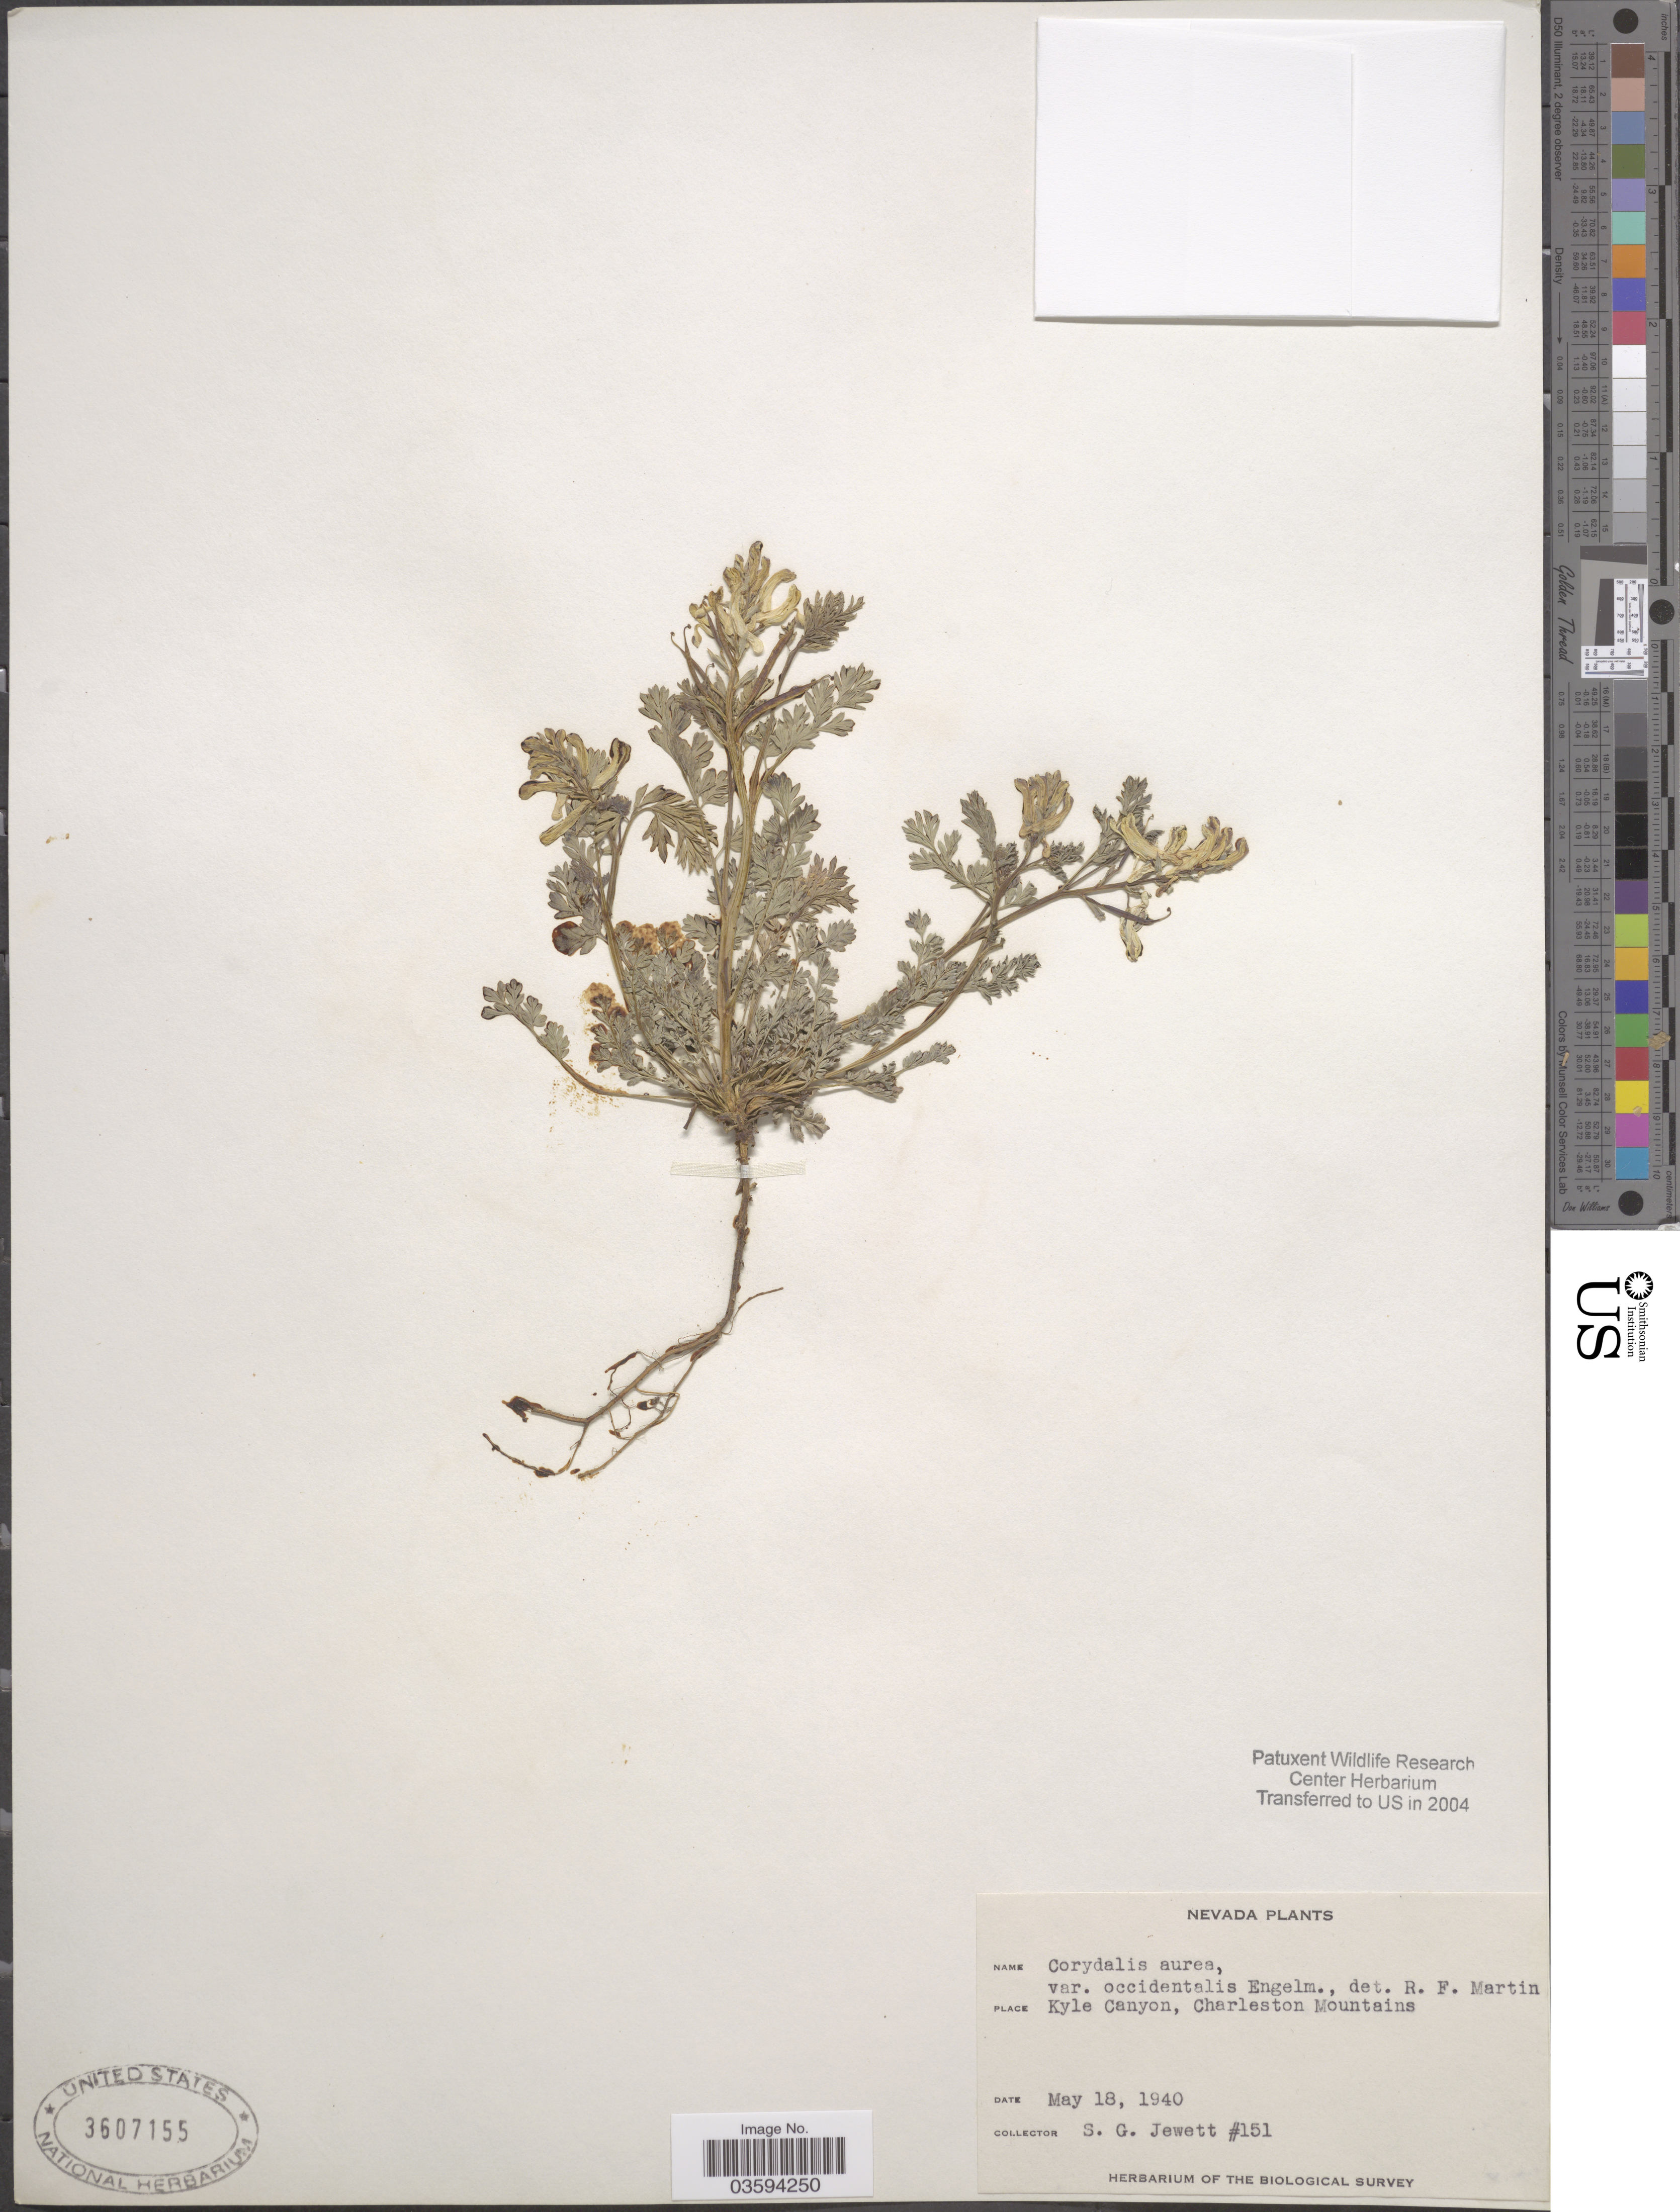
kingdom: Plantae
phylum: Tracheophyta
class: Magnoliopsida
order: Ranunculales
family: Papaveraceae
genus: Corydalis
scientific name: Corydalis aurea subsp. occidentalis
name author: Willd.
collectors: S. Jewett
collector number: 151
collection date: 1940-05-18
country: United States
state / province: Nevada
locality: Kyle Canyon, Charleston Mountains.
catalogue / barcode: US 3607155